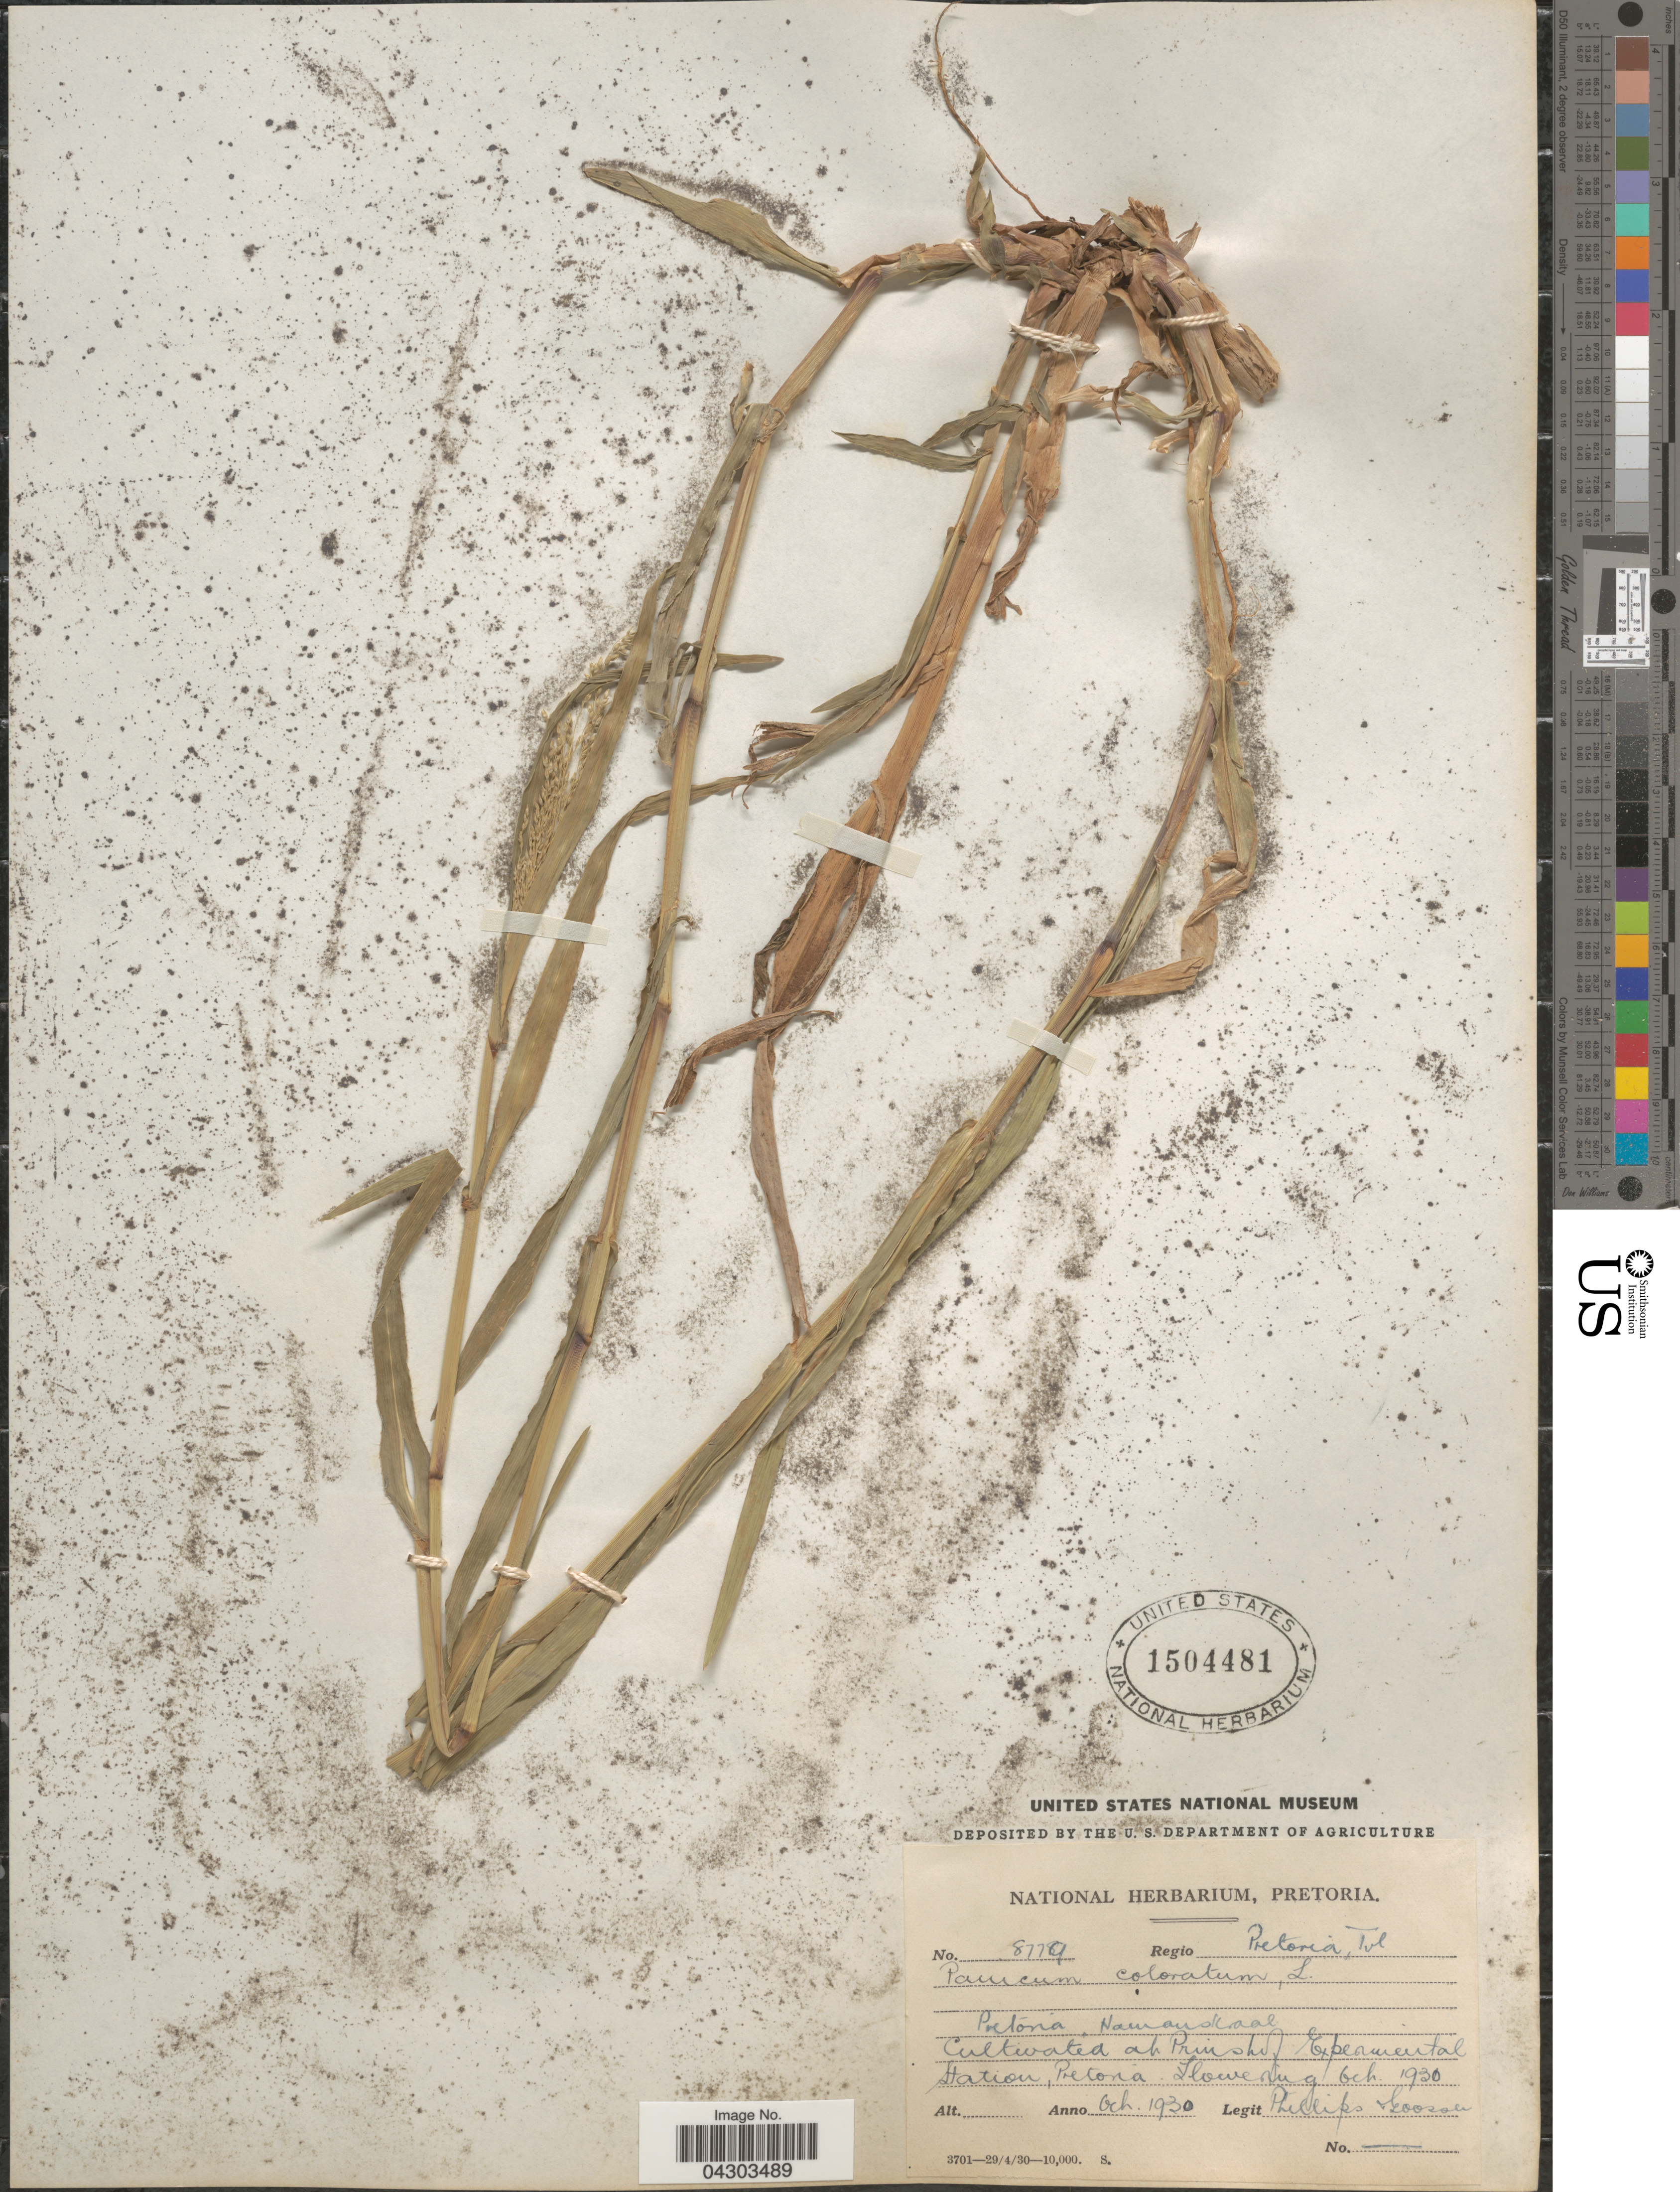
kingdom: Plantae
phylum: Tracheophyta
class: Liliopsida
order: Poales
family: Poaceae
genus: Panicum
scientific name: Panicum coloratum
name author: L.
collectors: -- Phillips & -. Goossens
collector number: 8779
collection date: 1930-10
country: South Africa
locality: Regio Pretoria, Tvl. Pretoria, Hamanskraal. Cultivated at Prinshof Experimental Station, Pretoria.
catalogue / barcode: US 1504481